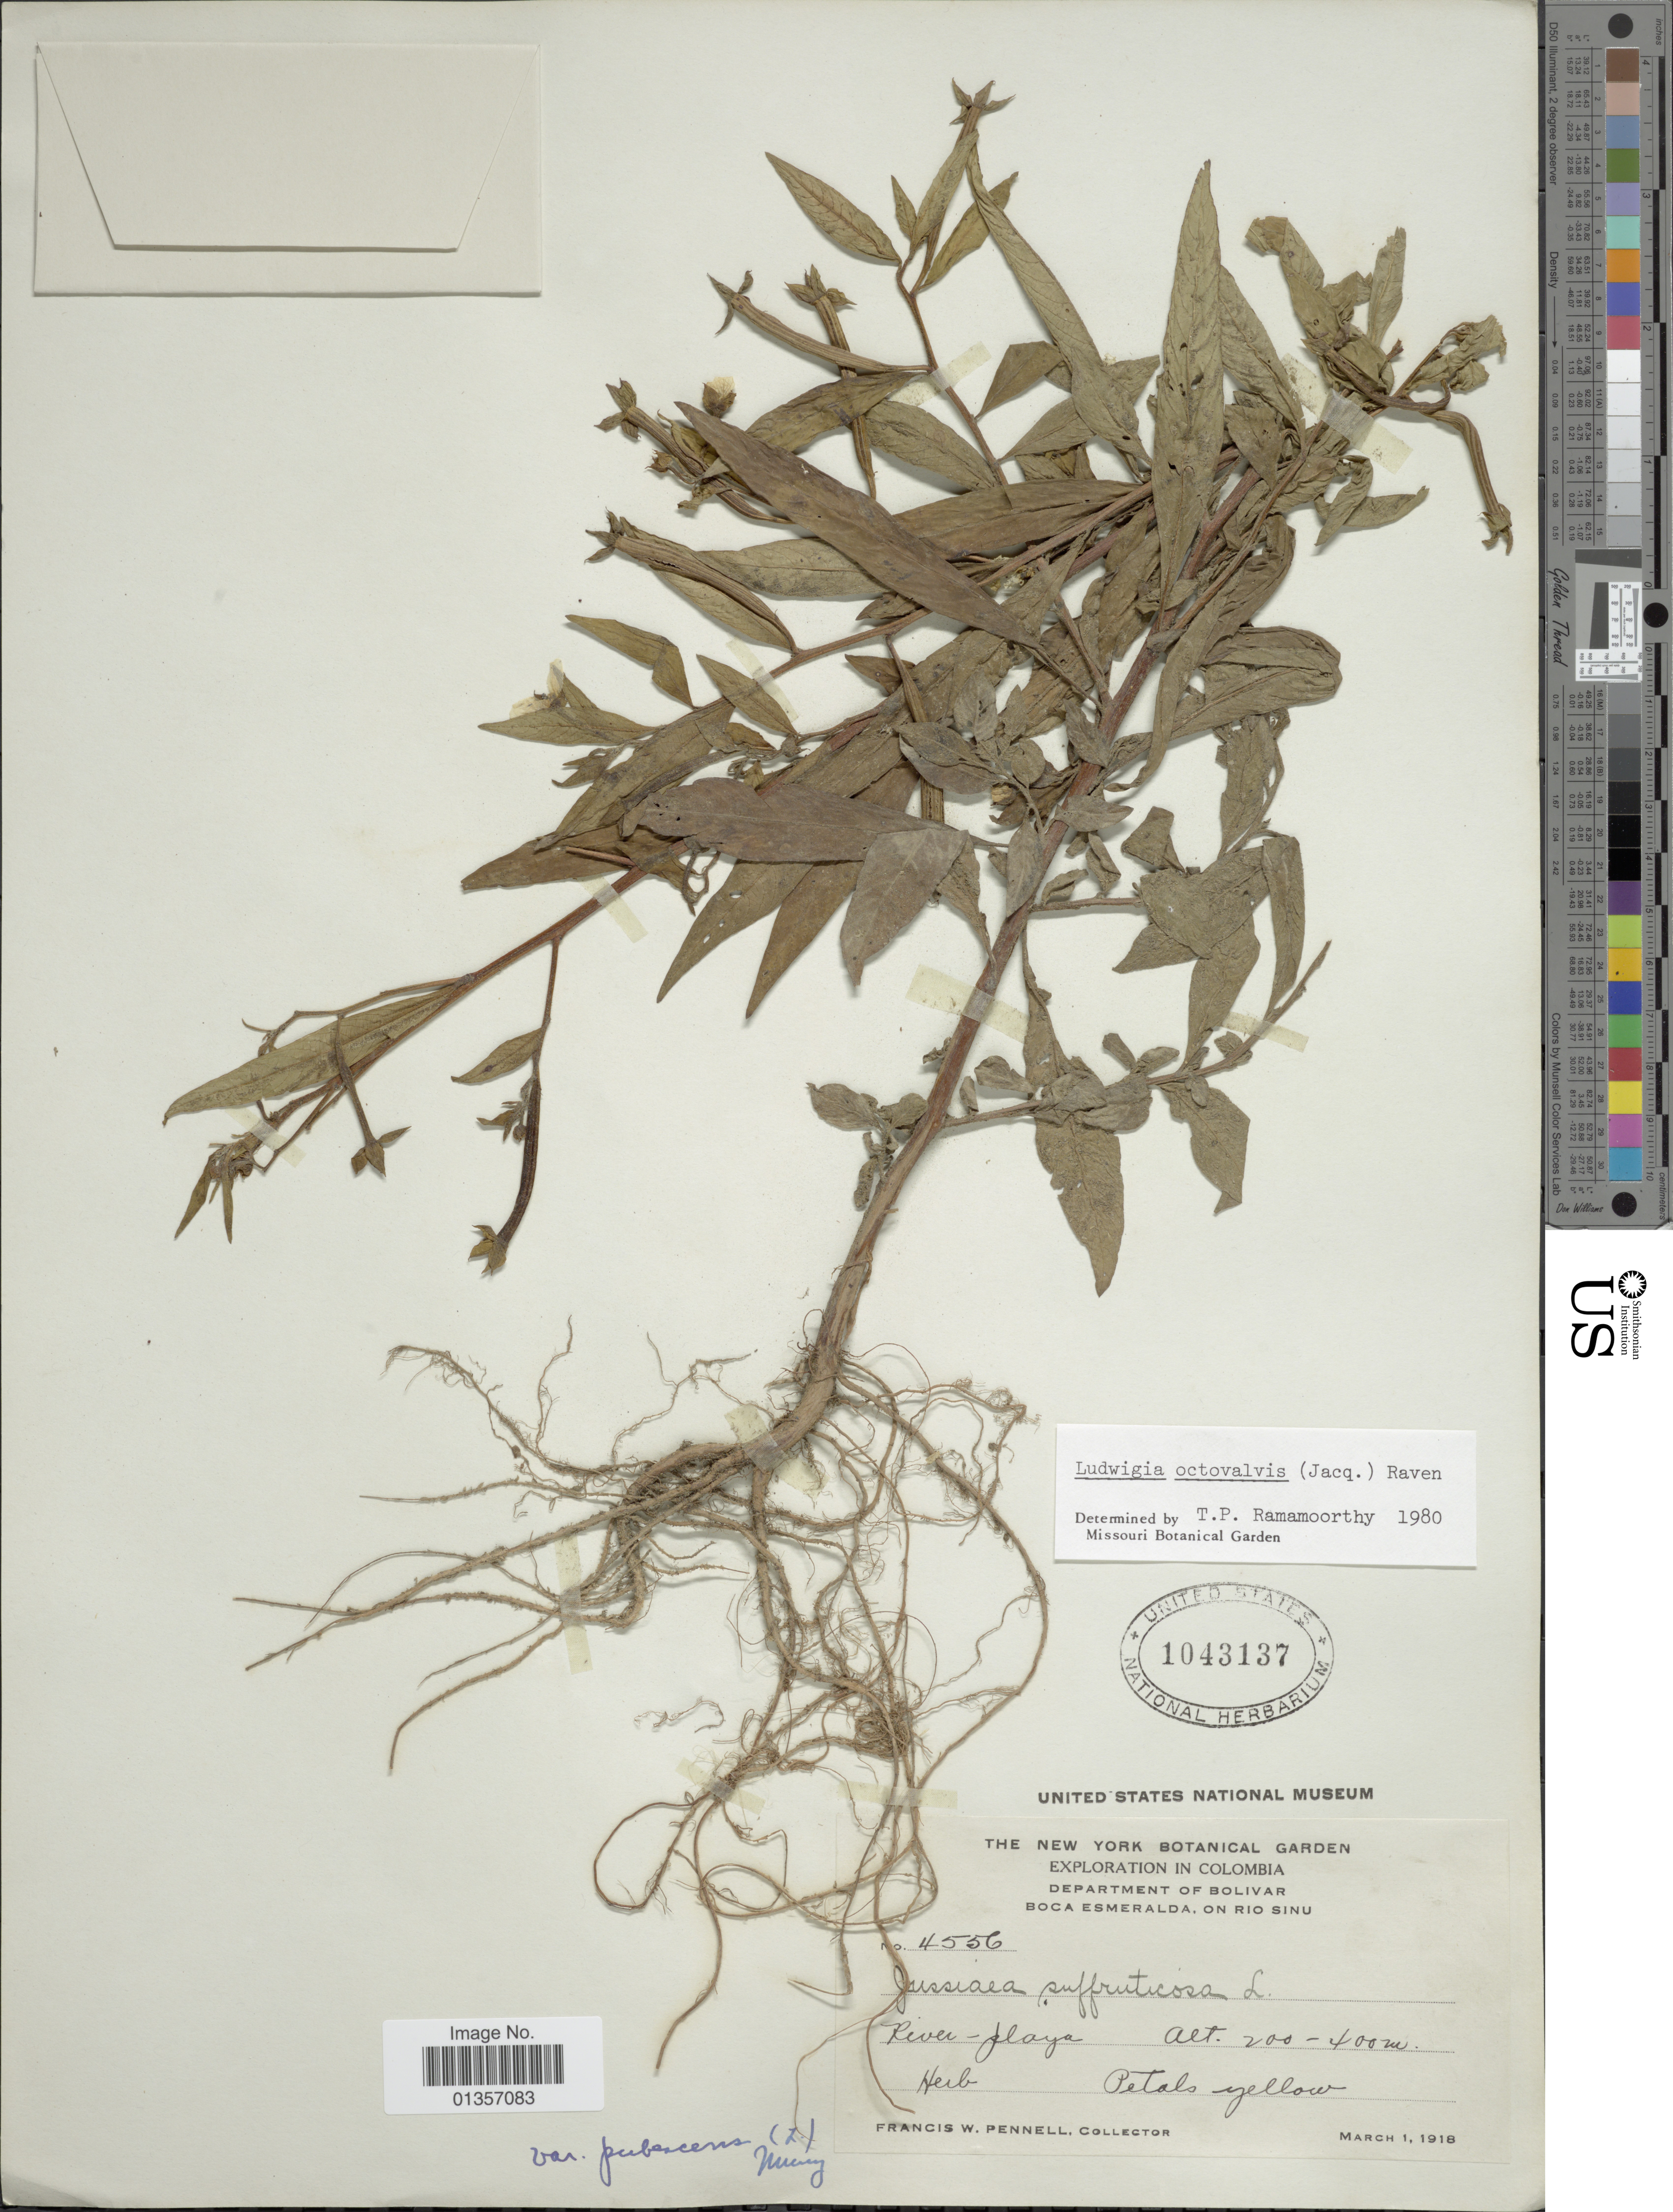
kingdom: Plantae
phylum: Tracheophyta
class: Magnoliopsida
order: Myrtales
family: Onagraceae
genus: Ludwigia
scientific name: Ludwigia octovalvis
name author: (Jacq.) P.H. Raven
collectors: F. W. Pennell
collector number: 4556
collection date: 1918-03-01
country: Colombia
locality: Department of Bolivar, Boca Esmeralda, on Rio Sinu, River-Playa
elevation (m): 200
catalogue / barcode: US 1043137